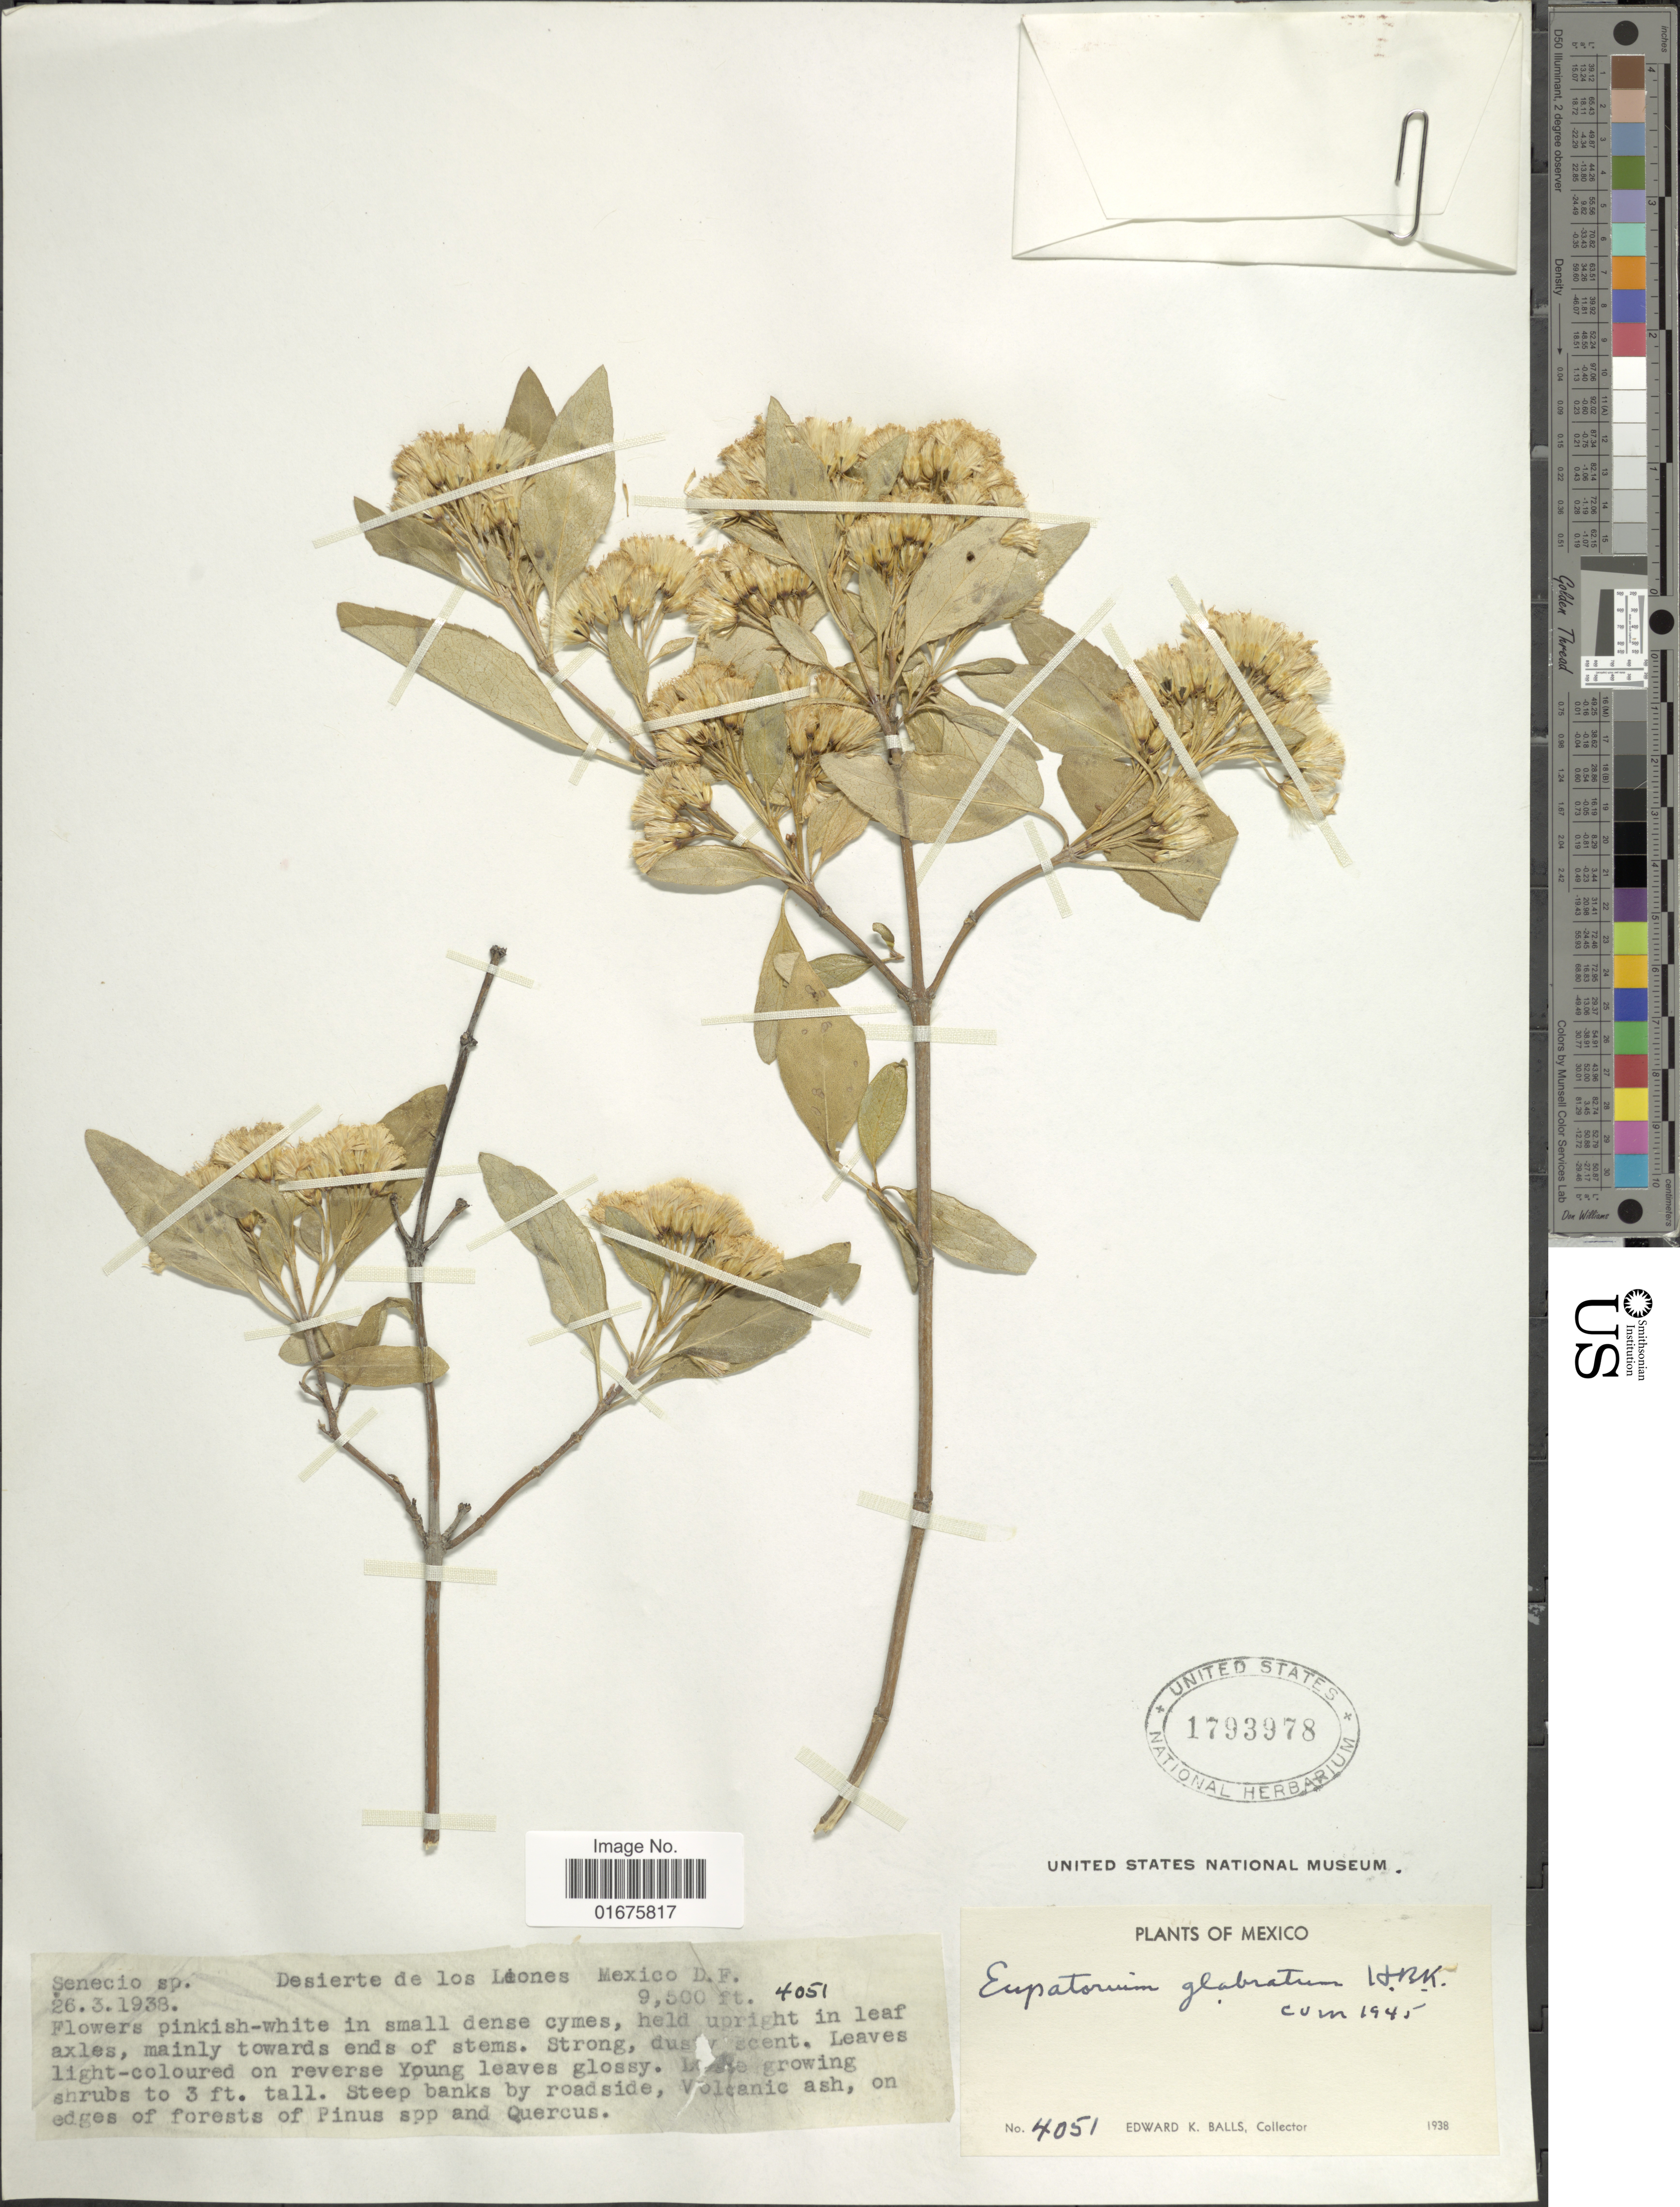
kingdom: Plantae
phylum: Tracheophyta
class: Magnoliopsida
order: Asterales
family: Asteraceae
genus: Ageratina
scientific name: Ageratina glabrata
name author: (Kunth) R.M. King & H. Rob.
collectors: E. K. Balls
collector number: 4051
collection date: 1938-03-26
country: Mexico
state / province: Distrito Federal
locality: Desierte de los Lenos, mainly towards ends of stems, Steep banks by roadside, Volcanic ash, on edges of forests of Pinus spp and Quercus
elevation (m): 2896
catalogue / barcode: US 1793978